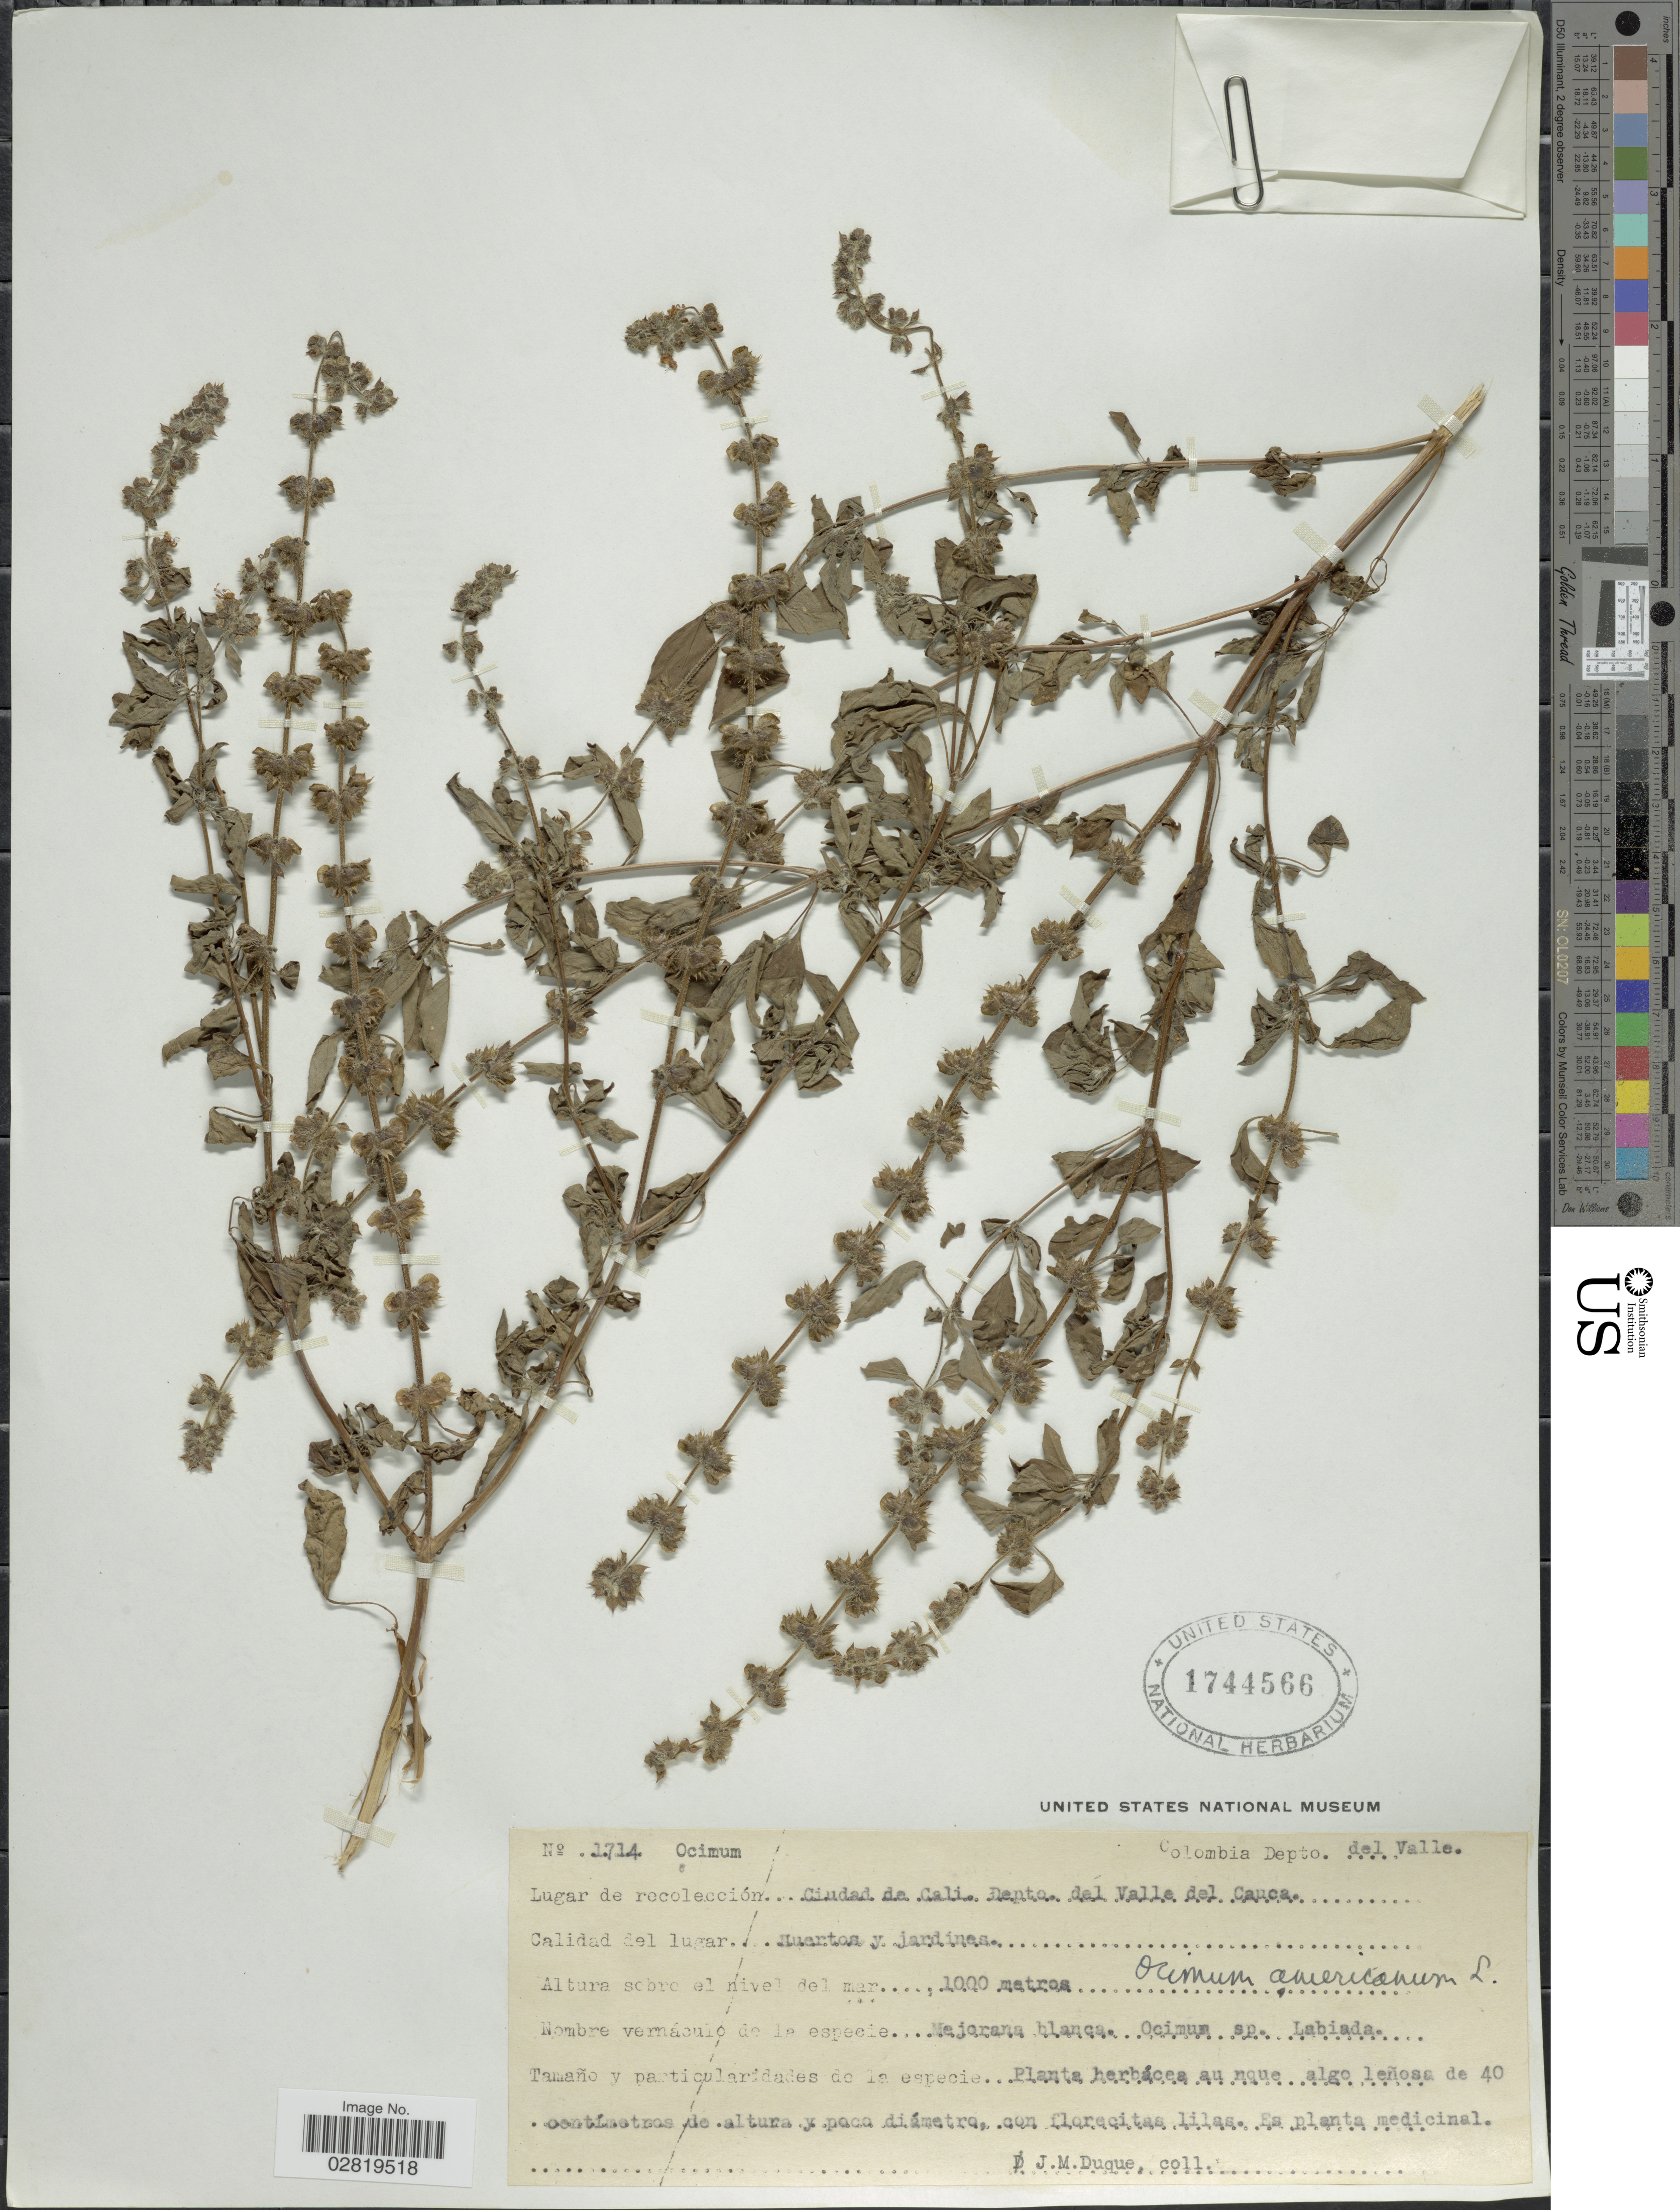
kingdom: Plantae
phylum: Tracheophyta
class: Magnoliopsida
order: Lamiales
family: Lamiaceae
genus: Ocimum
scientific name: Ocimum americanum var. americanum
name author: L.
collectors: J. Duque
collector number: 1714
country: Colombia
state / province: Valle del Cauca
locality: Depto. del Valle, Ciudad de Cali, Depto. del Valle del Cauca.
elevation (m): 1000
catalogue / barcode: US 1744566